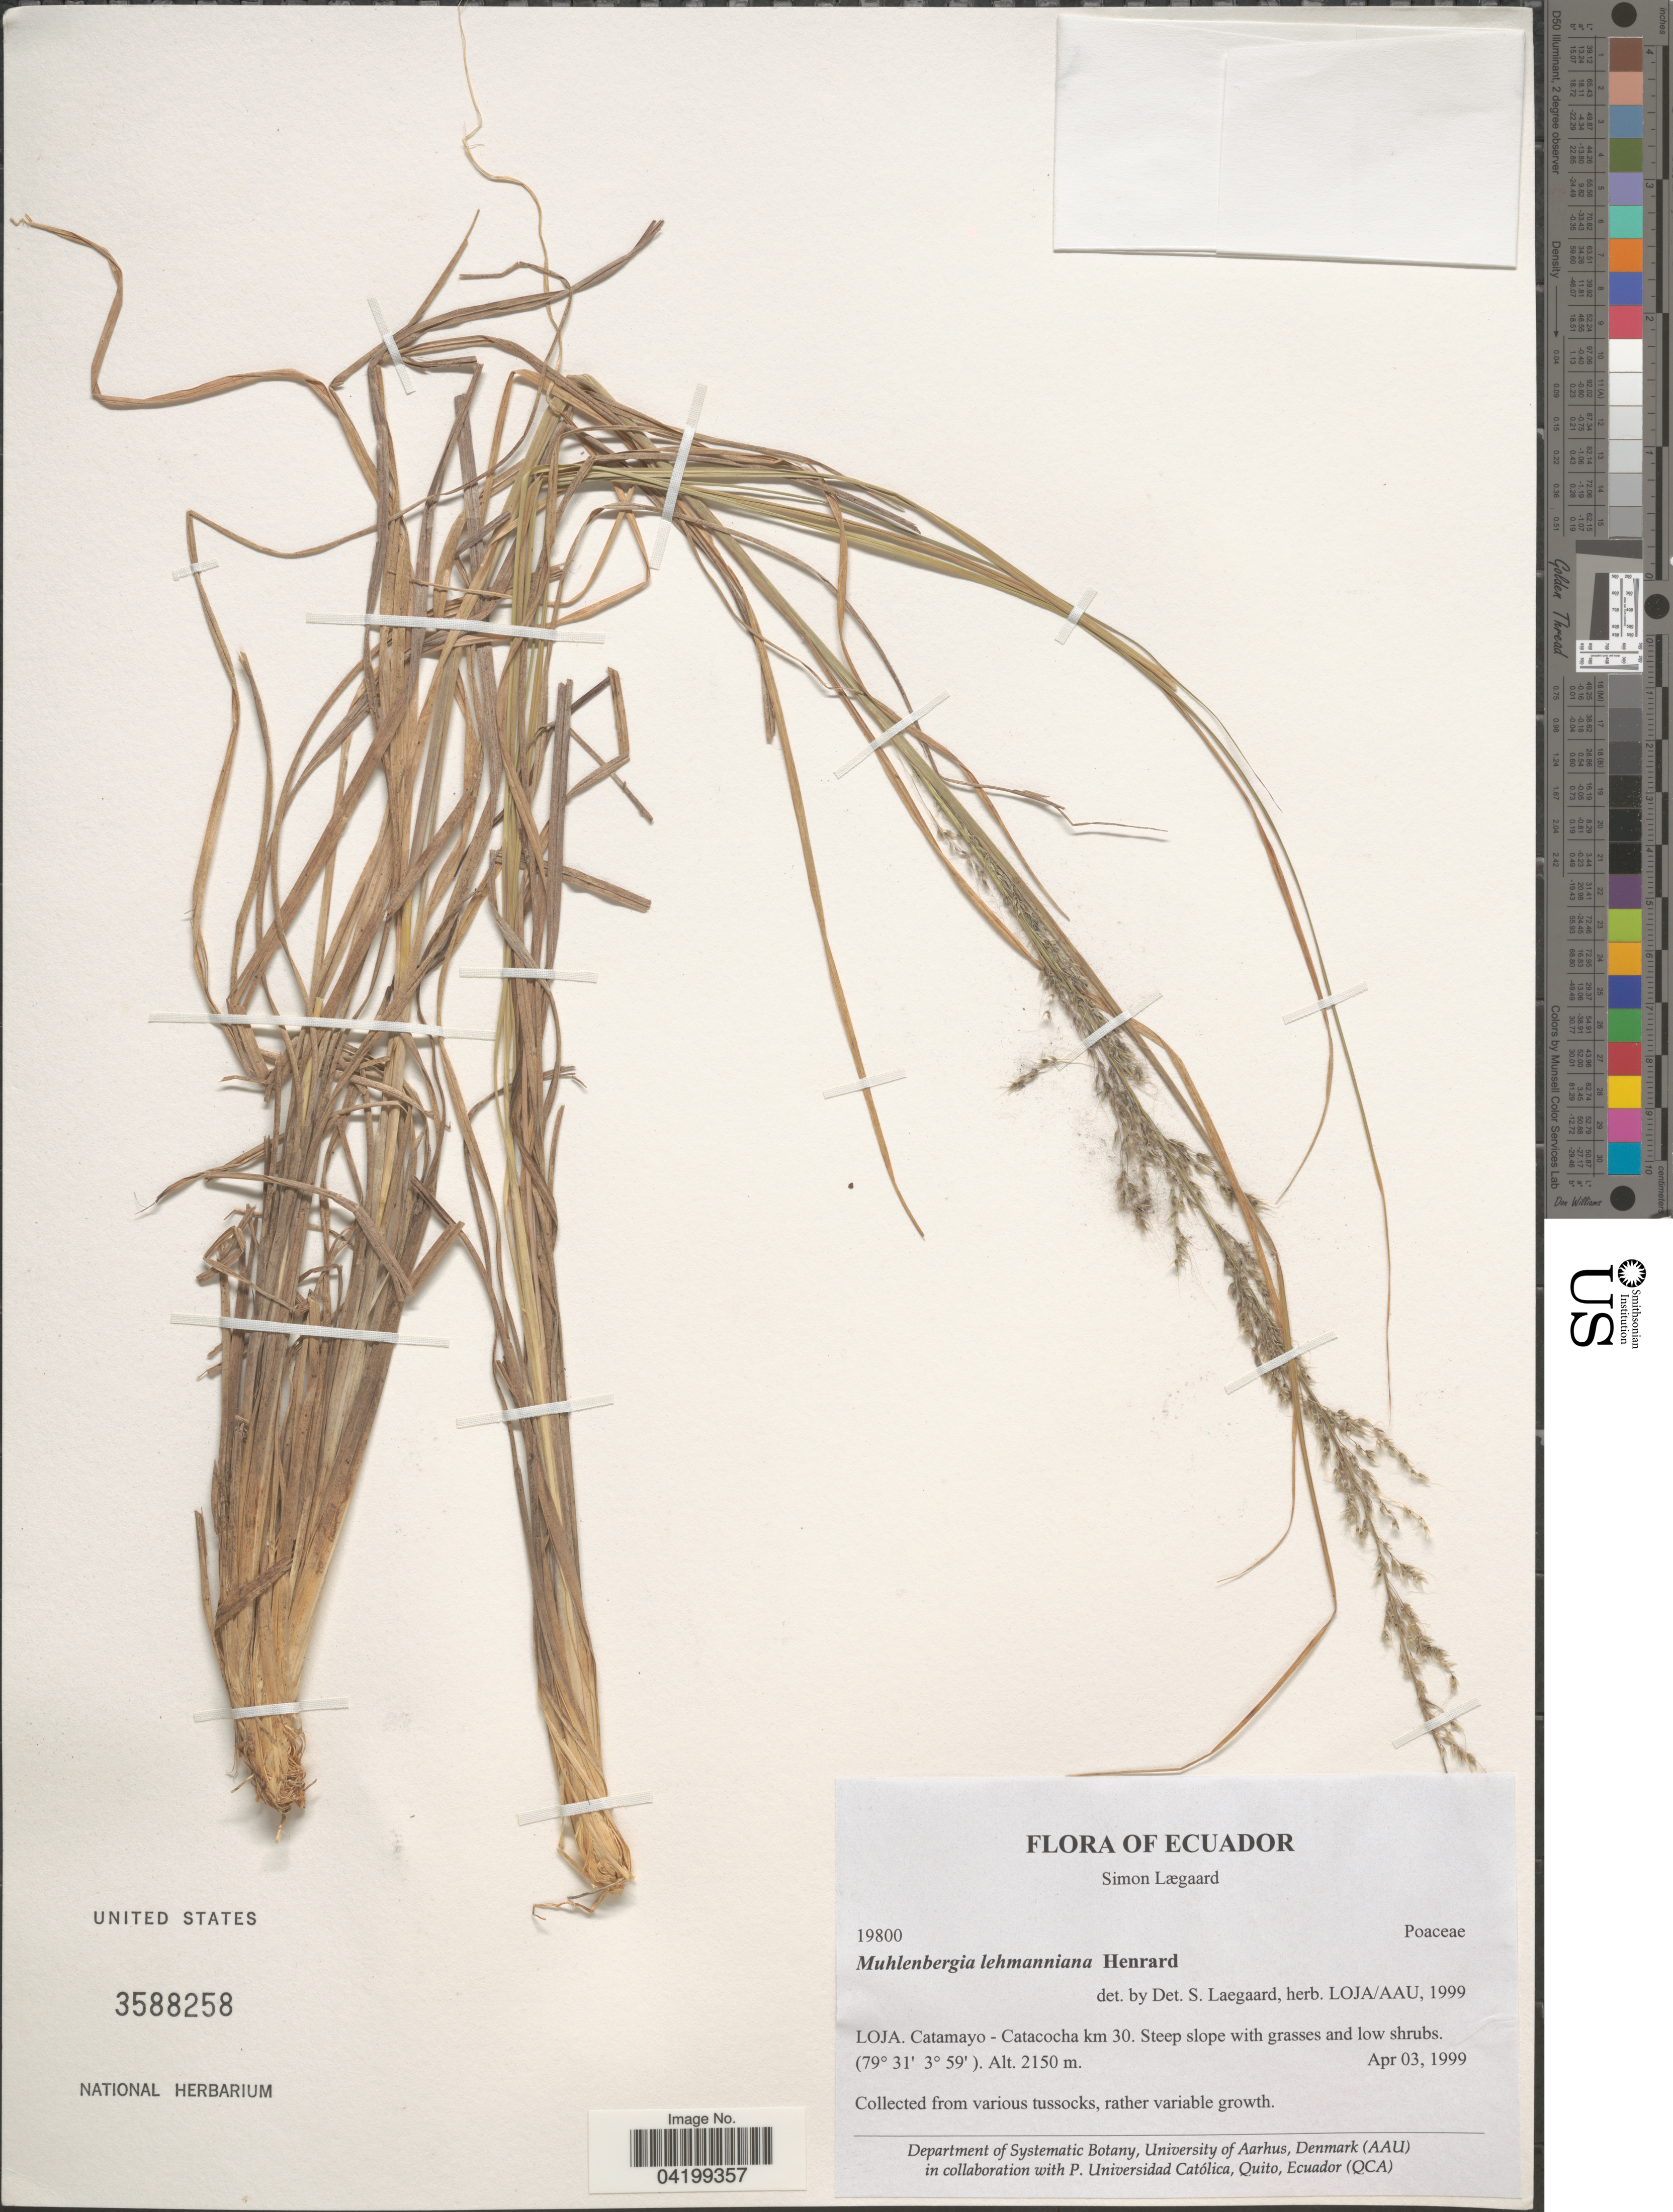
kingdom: Plantae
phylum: Tracheophyta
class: Liliopsida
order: Poales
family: Poaceae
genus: Muhlenbergia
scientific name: Muhlenbergia lehmanniana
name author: Henr.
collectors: S. Lægaard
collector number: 19800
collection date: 1999-04-03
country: Ecuador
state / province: Loja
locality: Catamayo - Catacocha km 30.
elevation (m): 2150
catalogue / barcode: US 3588258